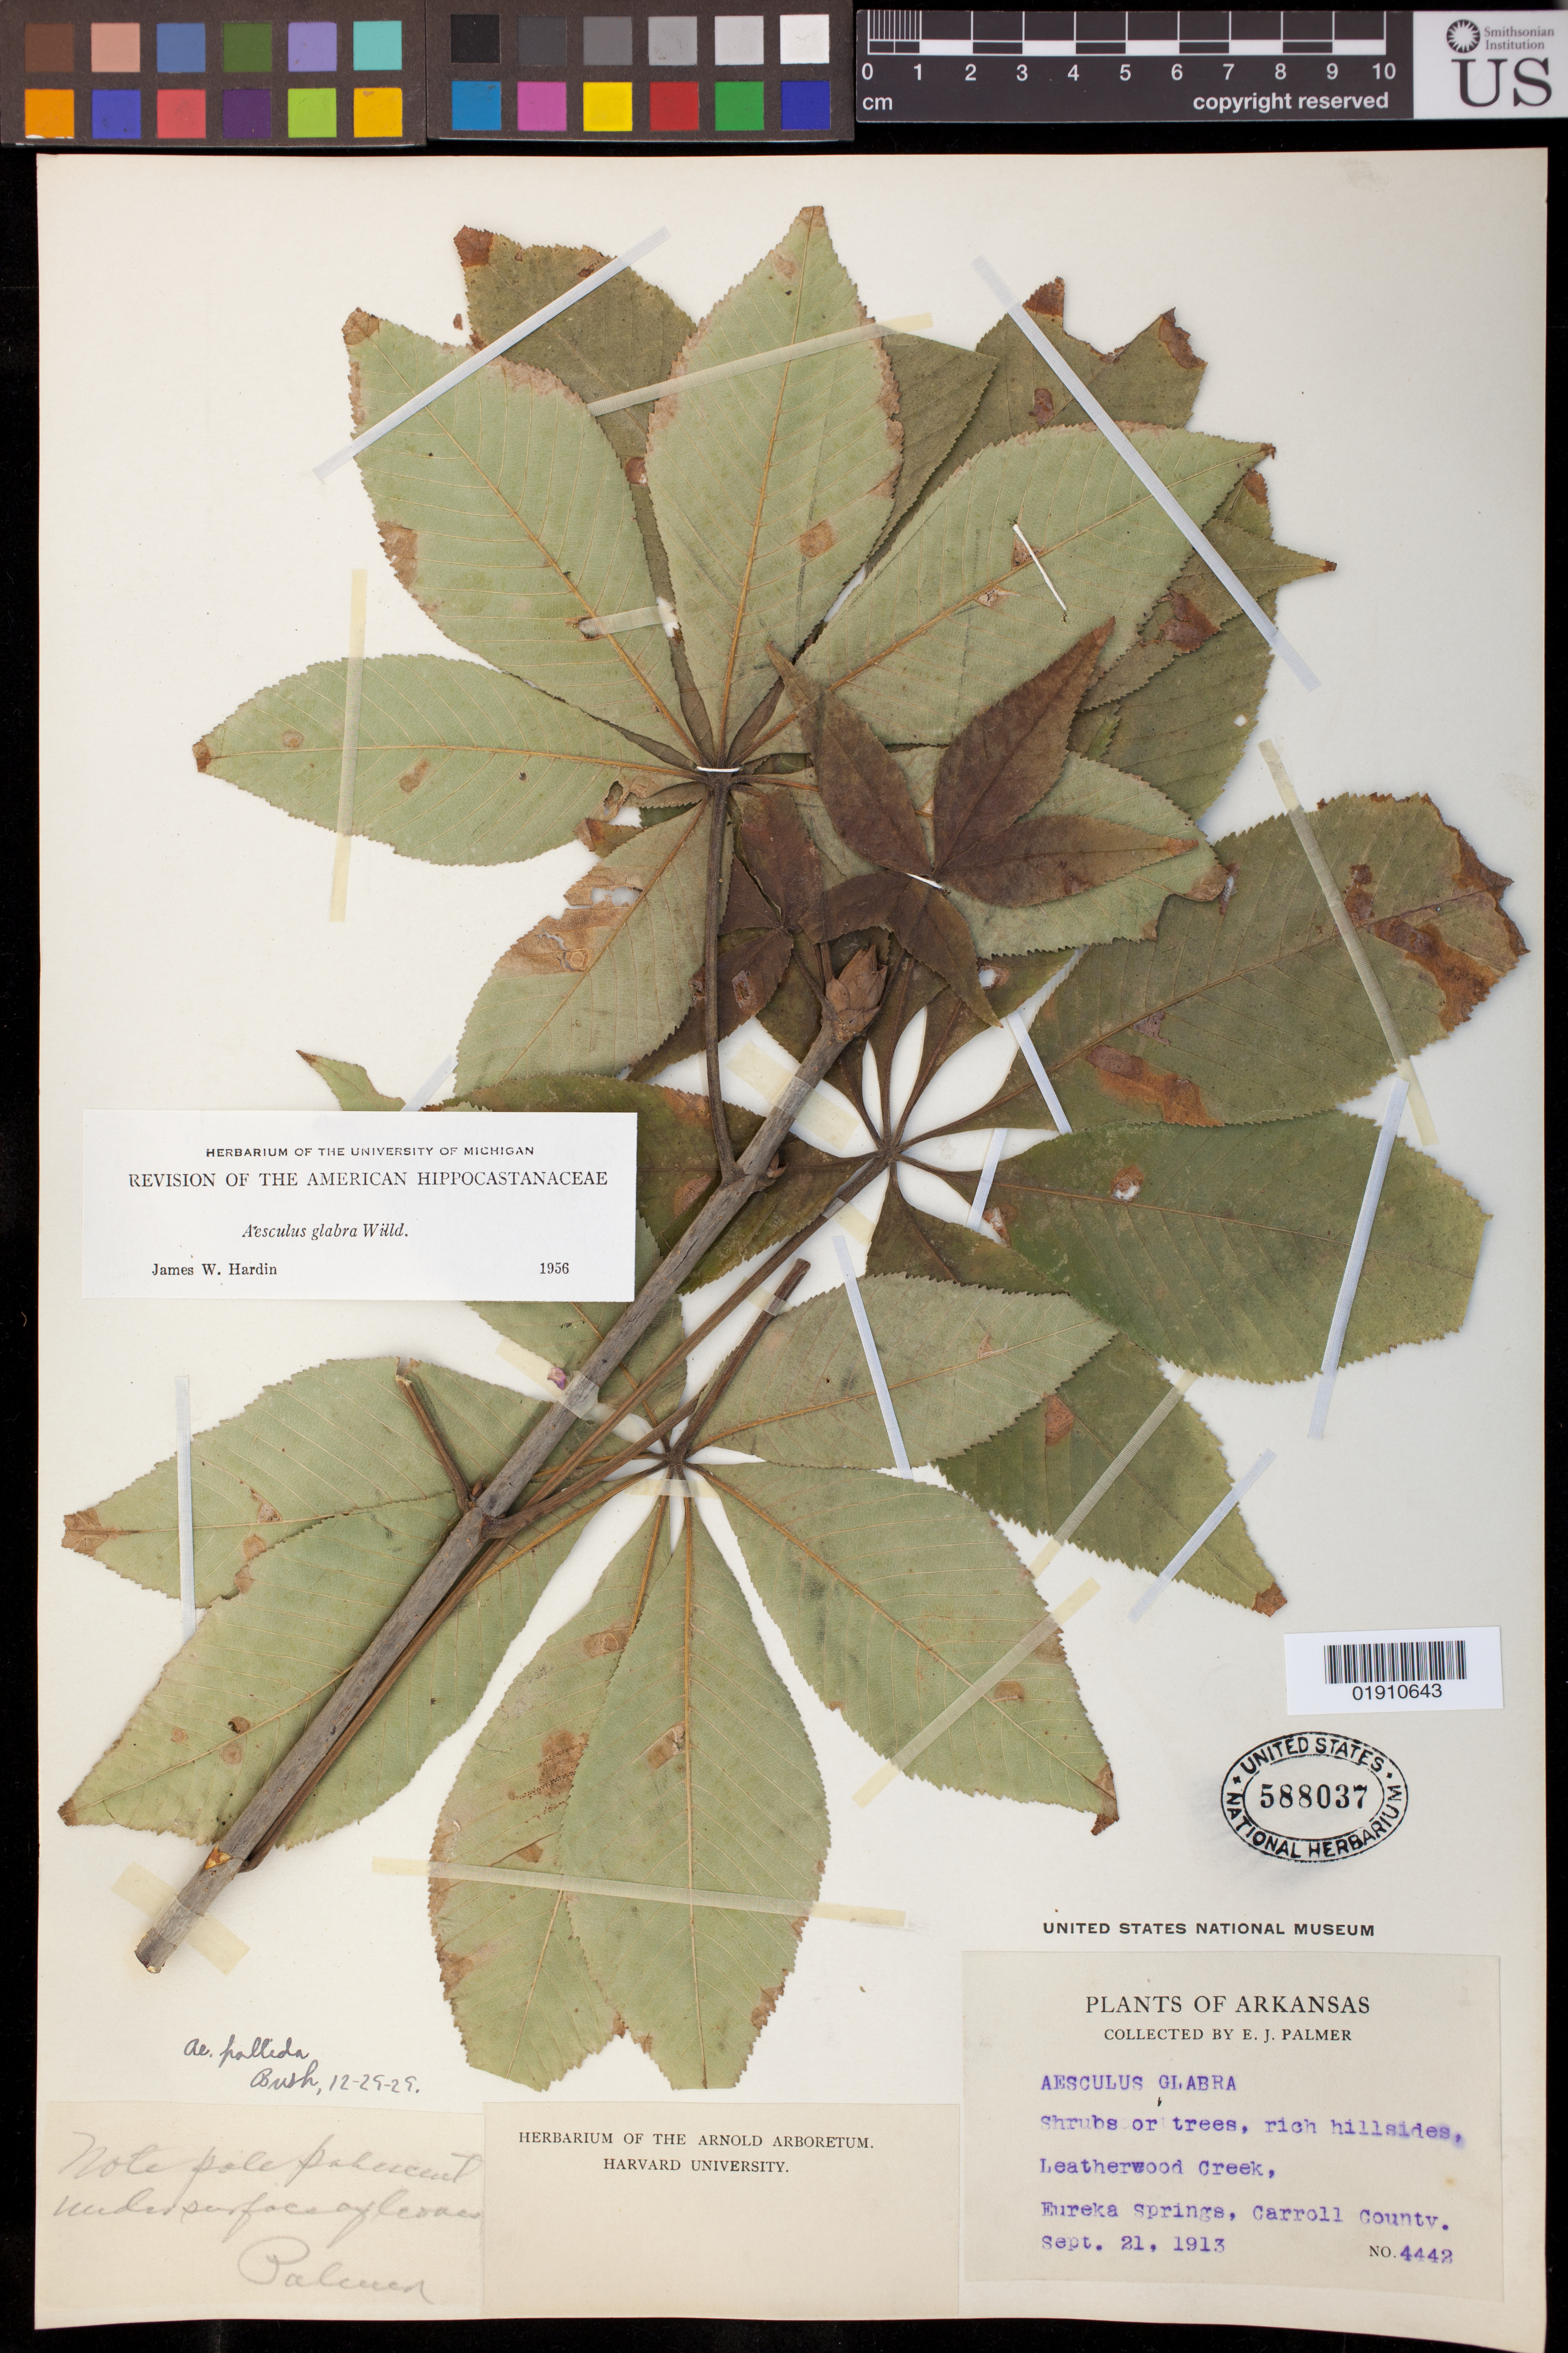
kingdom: Plantae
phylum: Tracheophyta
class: Magnoliopsida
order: Sapindales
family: Sapindaceae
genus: Aesculus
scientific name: Aesculus glabra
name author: Willd.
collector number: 4442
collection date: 1913-09-21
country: United States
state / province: Arkansas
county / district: Carroll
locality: Shrubs or trees, rich hillsides, Leatherwood Creek, Eureka Springs, Carroll County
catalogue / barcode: US 588037